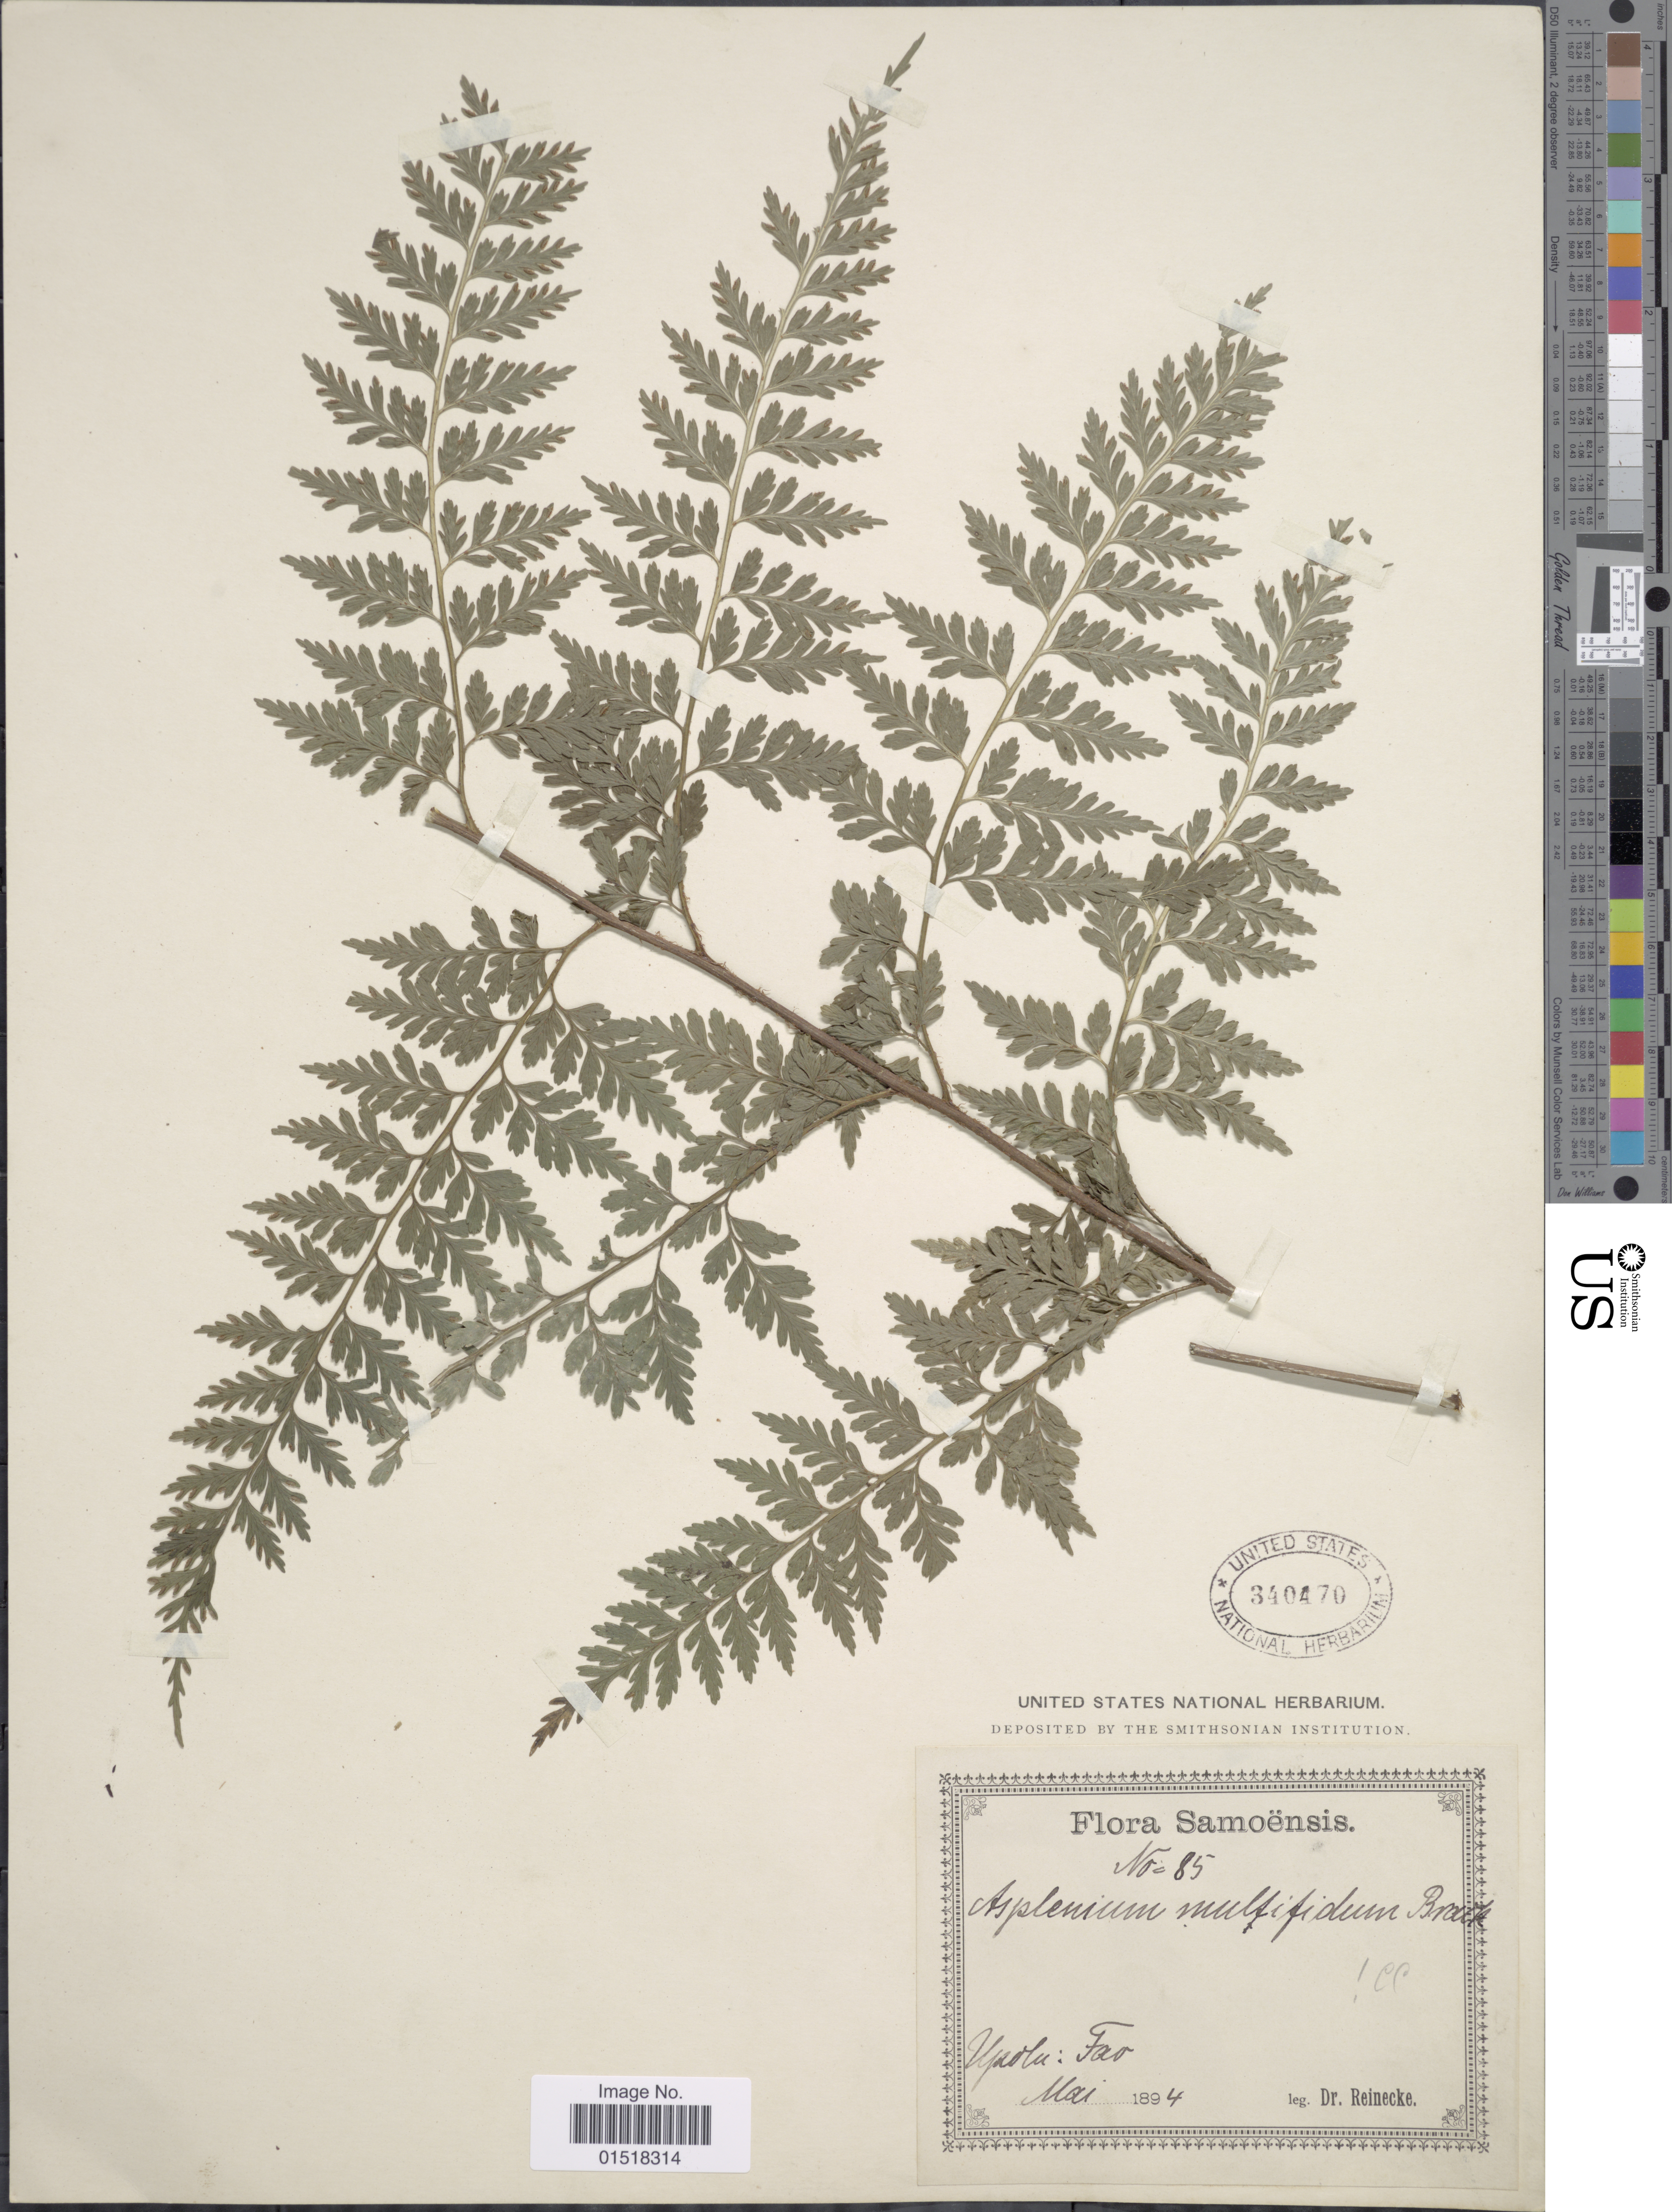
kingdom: Plantae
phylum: Tracheophyta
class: Polypodiopsida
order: Polypodiales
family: Aspleniaceae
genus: Asplenium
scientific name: Asplenium shuttleworthianum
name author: Kunze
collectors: -- Reinecke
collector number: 85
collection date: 1894-05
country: Samoa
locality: Samoënsis. Upolu: Fao.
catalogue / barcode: US 340470